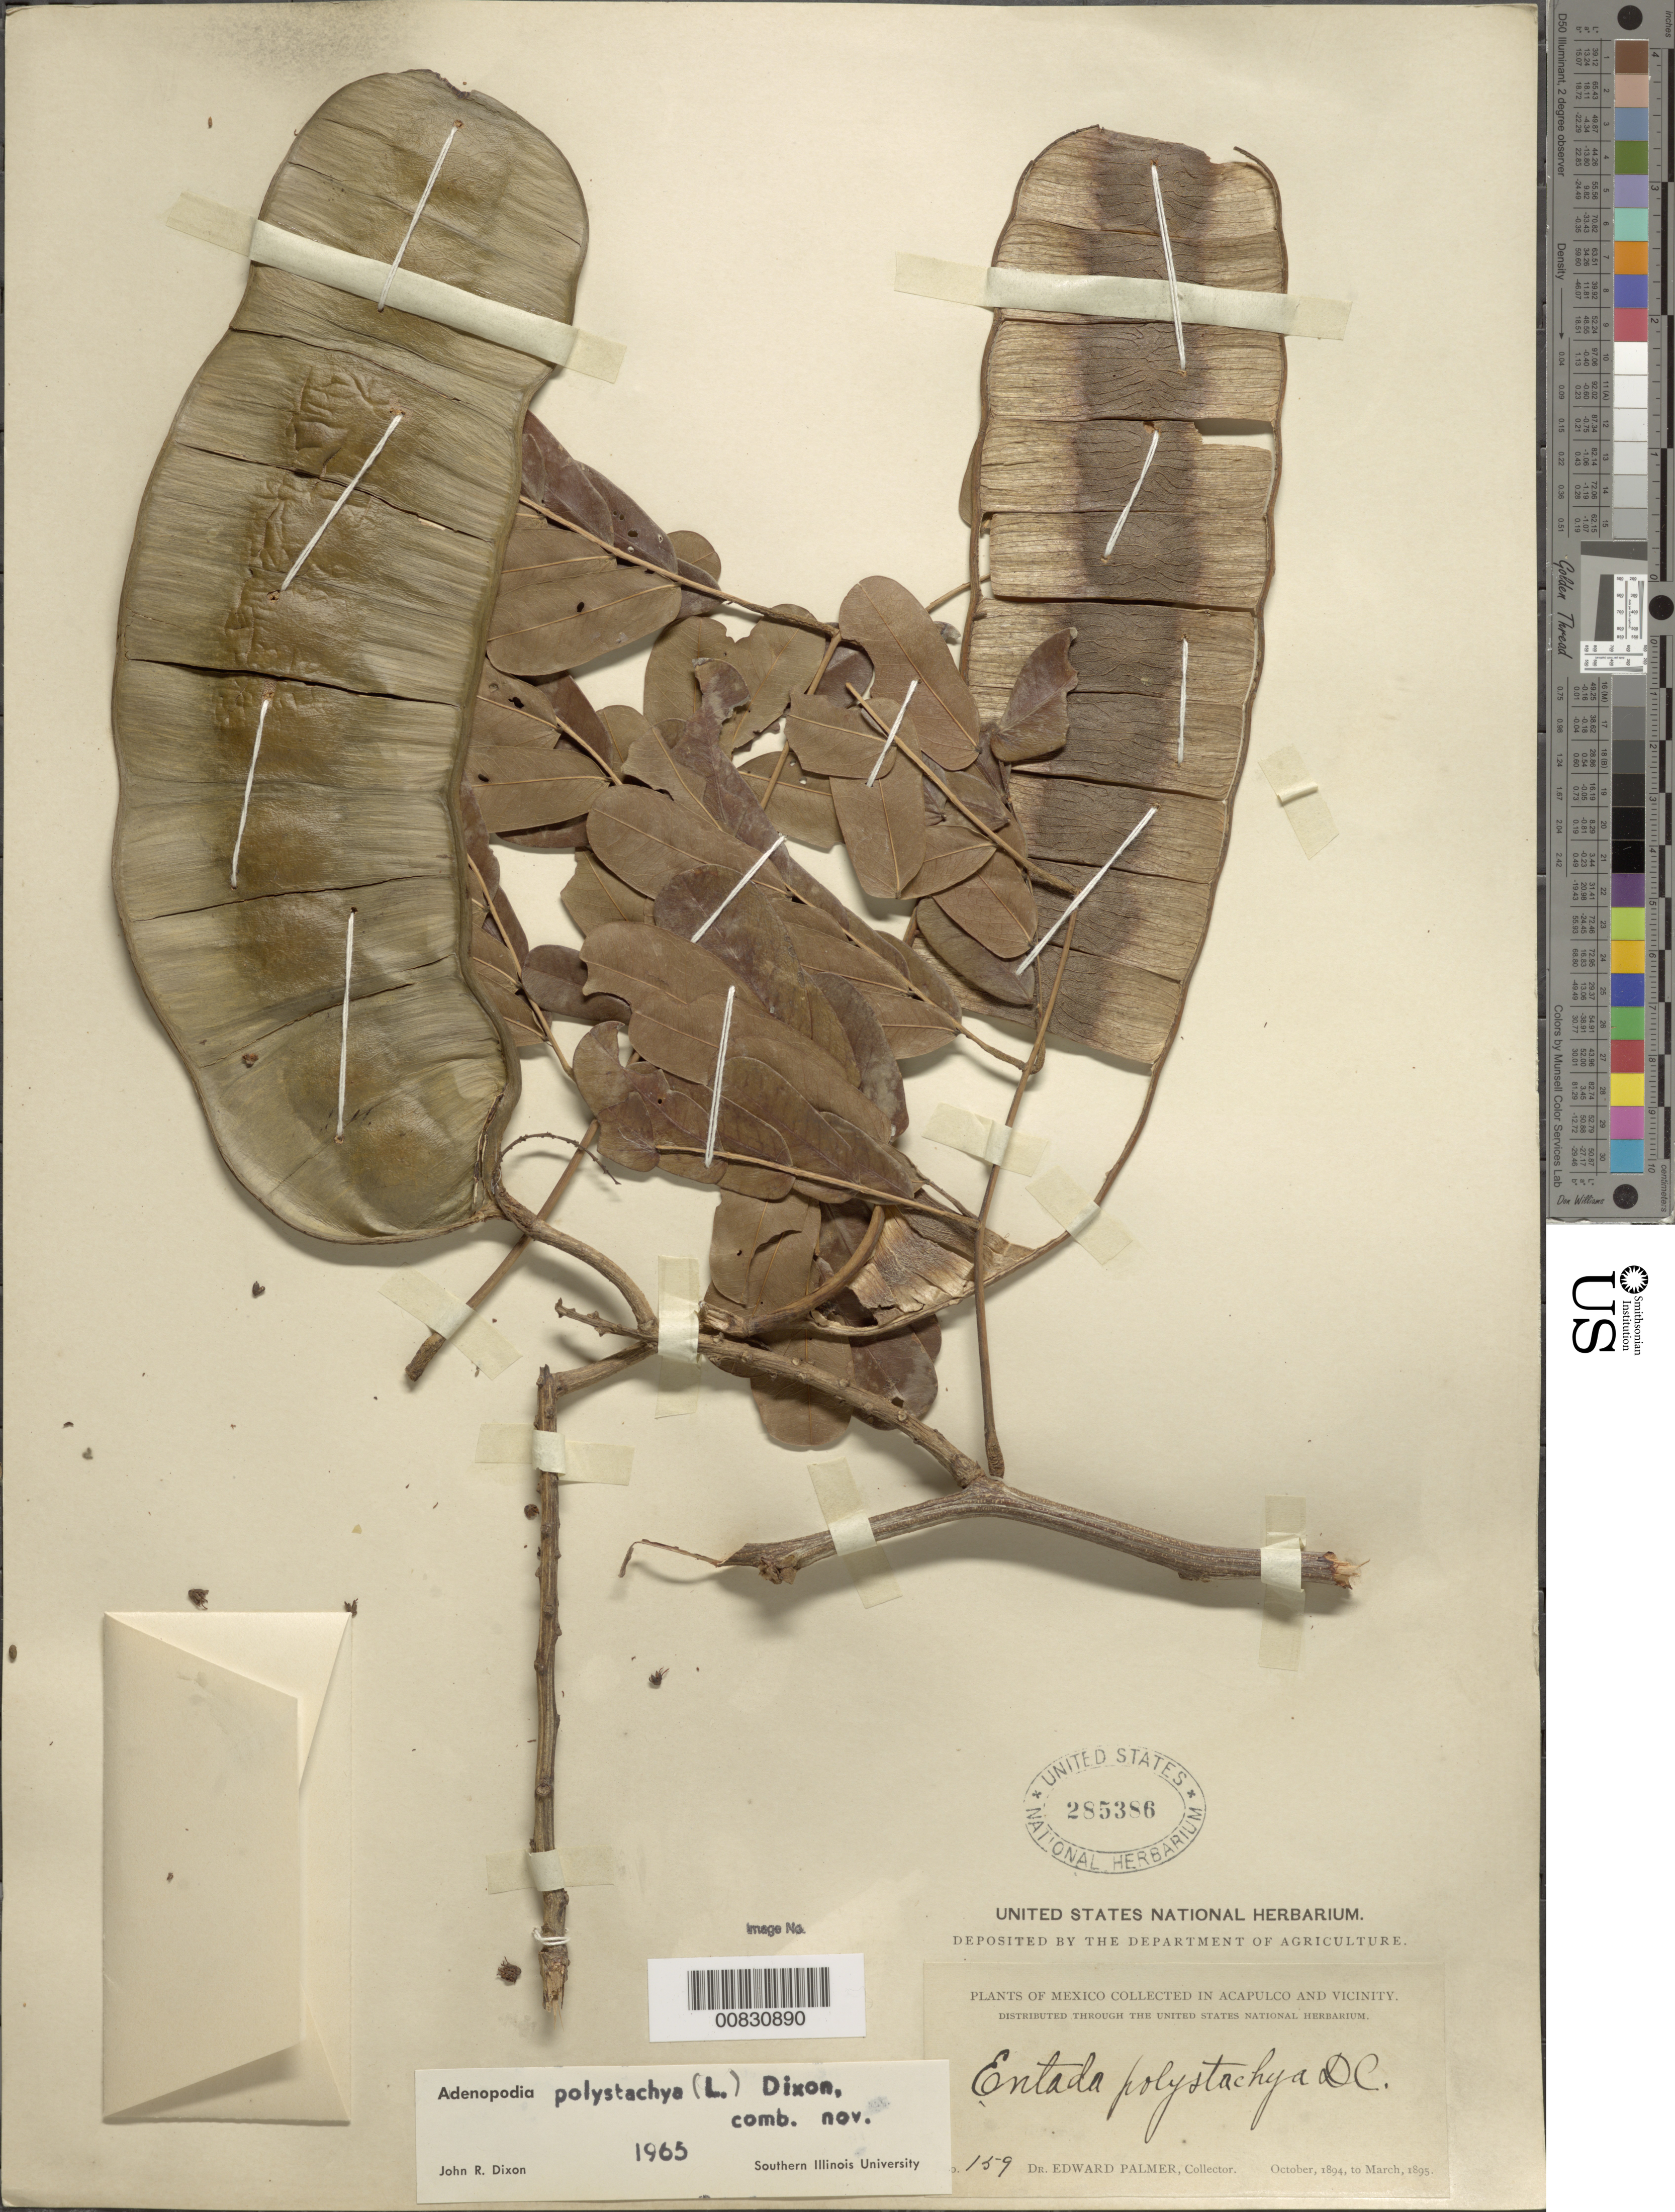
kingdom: Plantae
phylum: Tracheophyta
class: Magnoliopsida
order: Fabales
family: Fabaceae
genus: Entada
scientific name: Entada polystachya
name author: (L.) DC.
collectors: E. Palmer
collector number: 159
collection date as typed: Oct 1894 to -- Mar 1895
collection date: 1894-10/1895-03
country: Mexico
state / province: Guerrero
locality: Acapulco, Guerrero and vicinity.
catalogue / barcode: US 285386-2